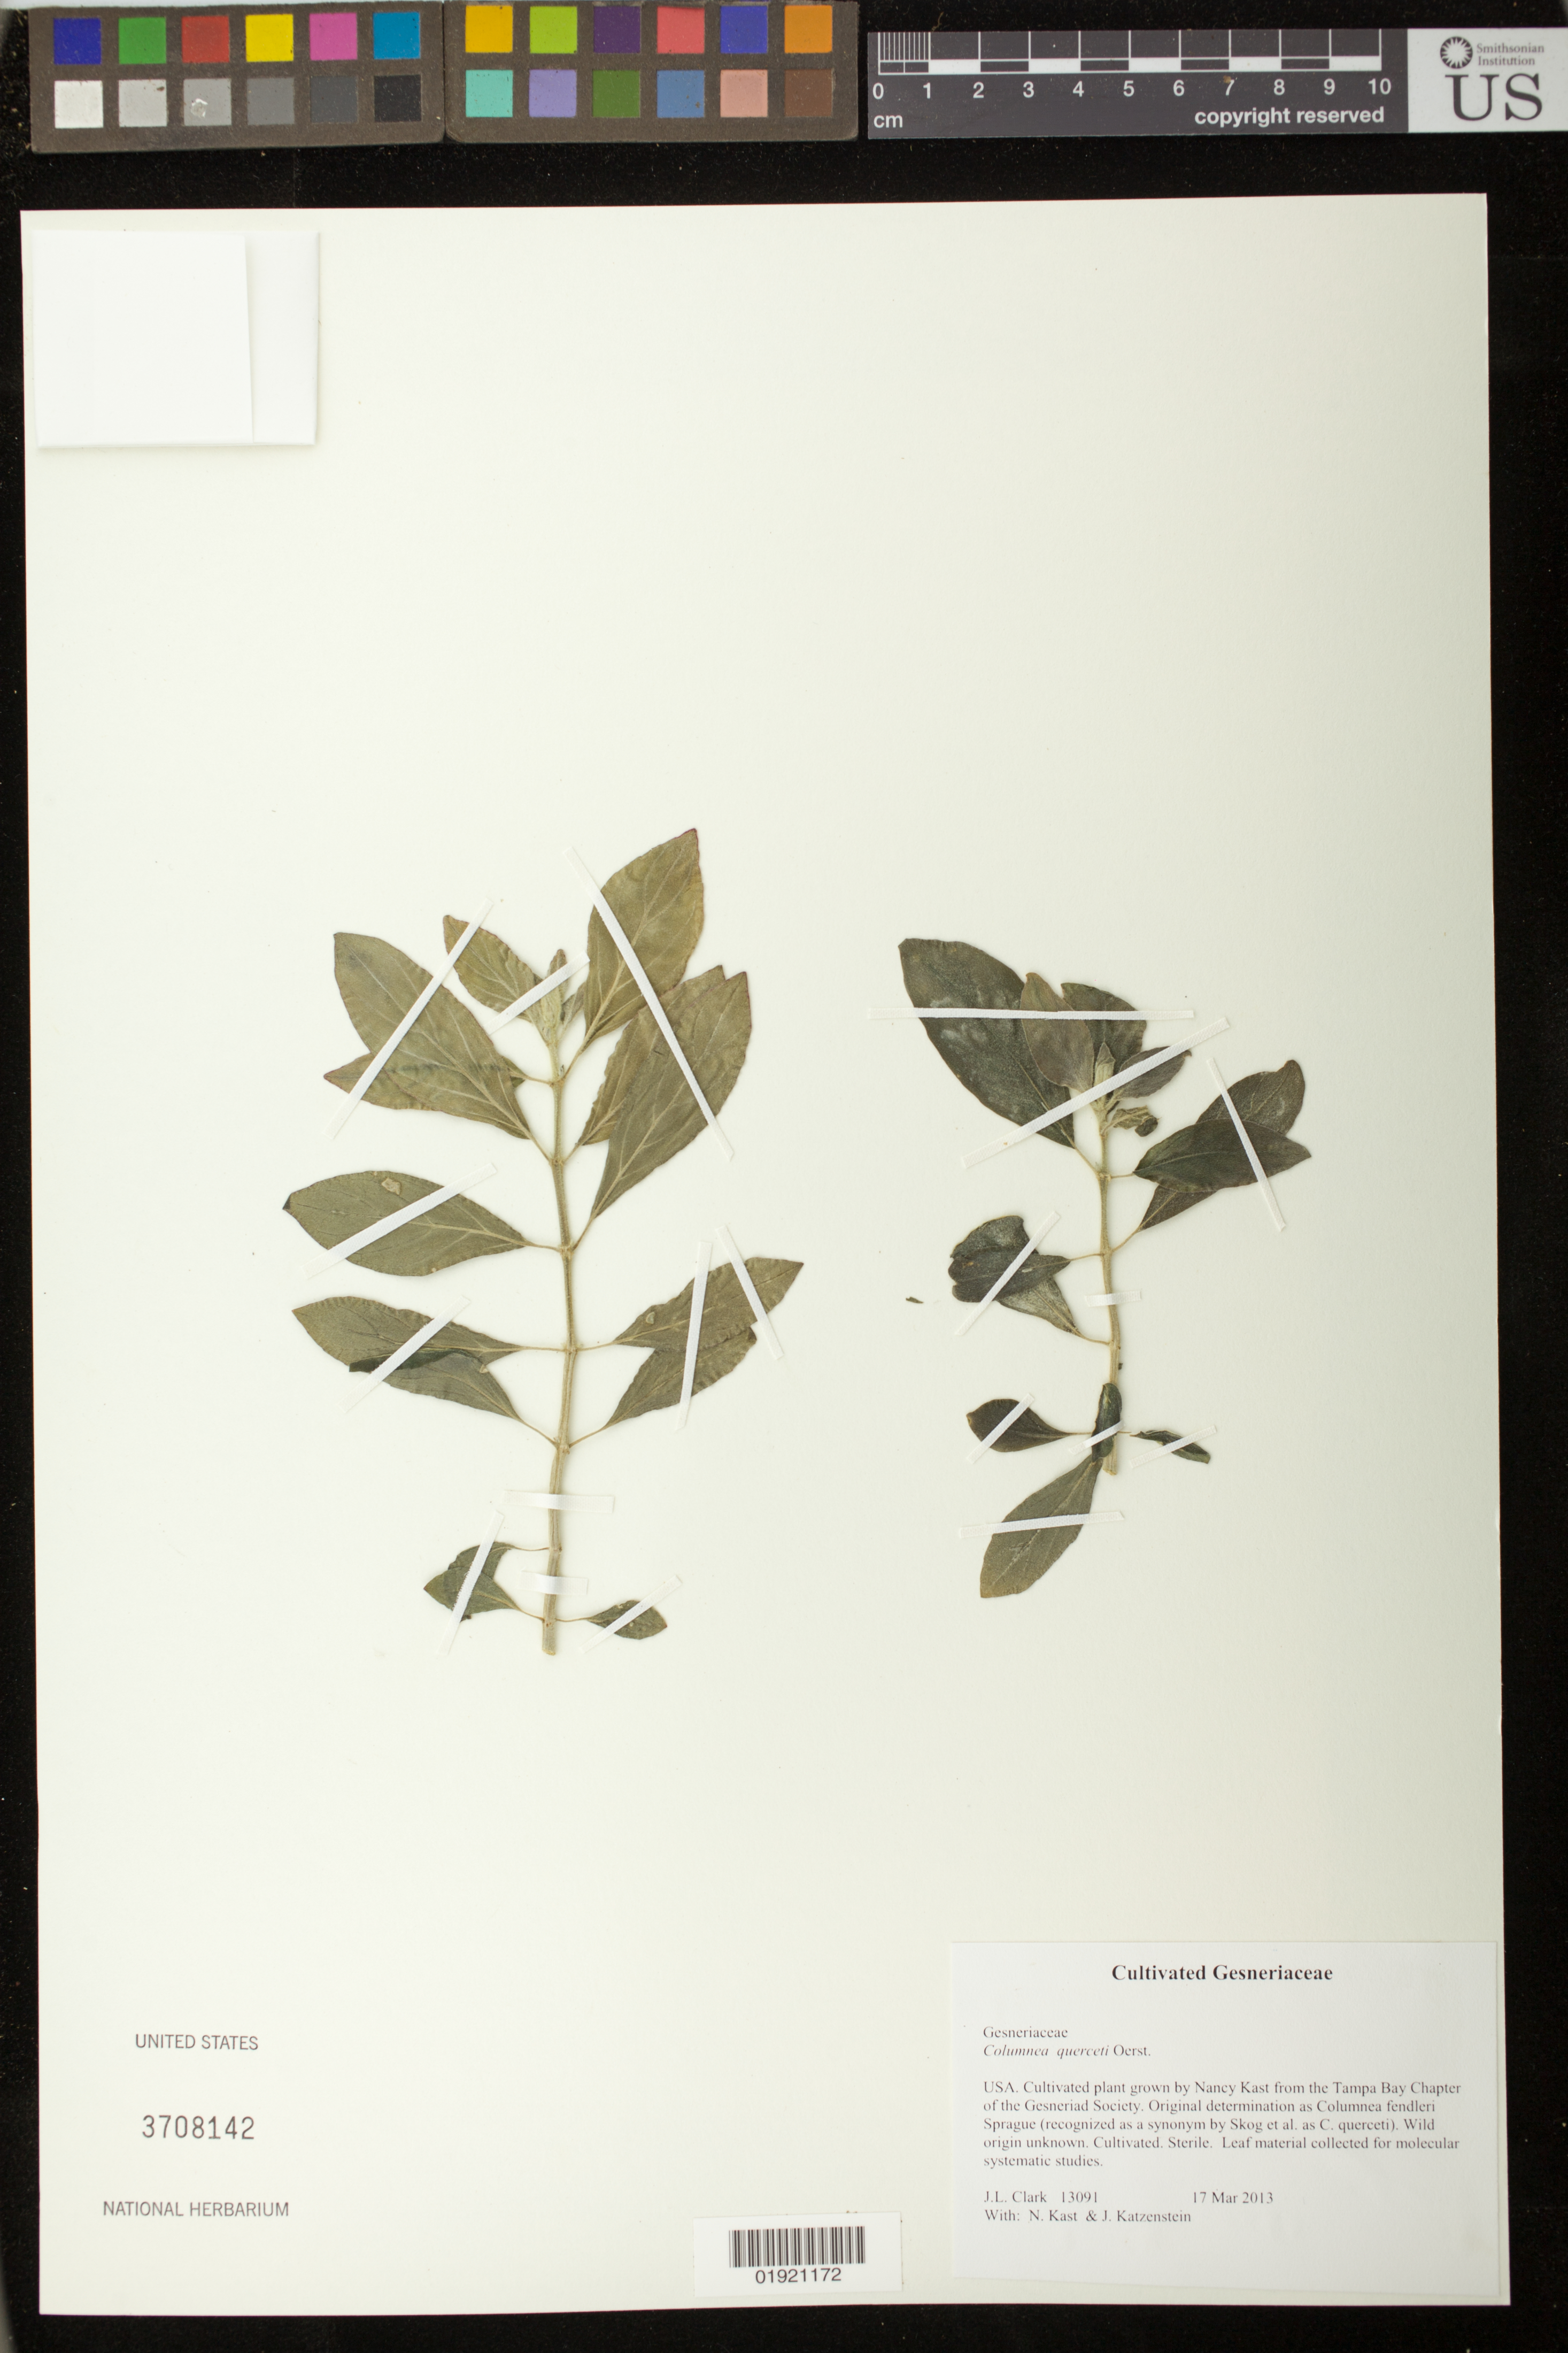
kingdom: Plantae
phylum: Tracheophyta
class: Magnoliopsida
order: Lamiales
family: Gesneriaceae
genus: Columnea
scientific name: Columnea querceti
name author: Oerst.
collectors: J. L. Clark, N. Kast & J. Katzenstein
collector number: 13091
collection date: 2013-03-17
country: United States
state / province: Florida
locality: Cultivated plant grown from cutting provided by Nancy Kast from the Tampa Bay Chapter of the Gesneriad Society. Wild origin unknown.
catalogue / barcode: US 3708142